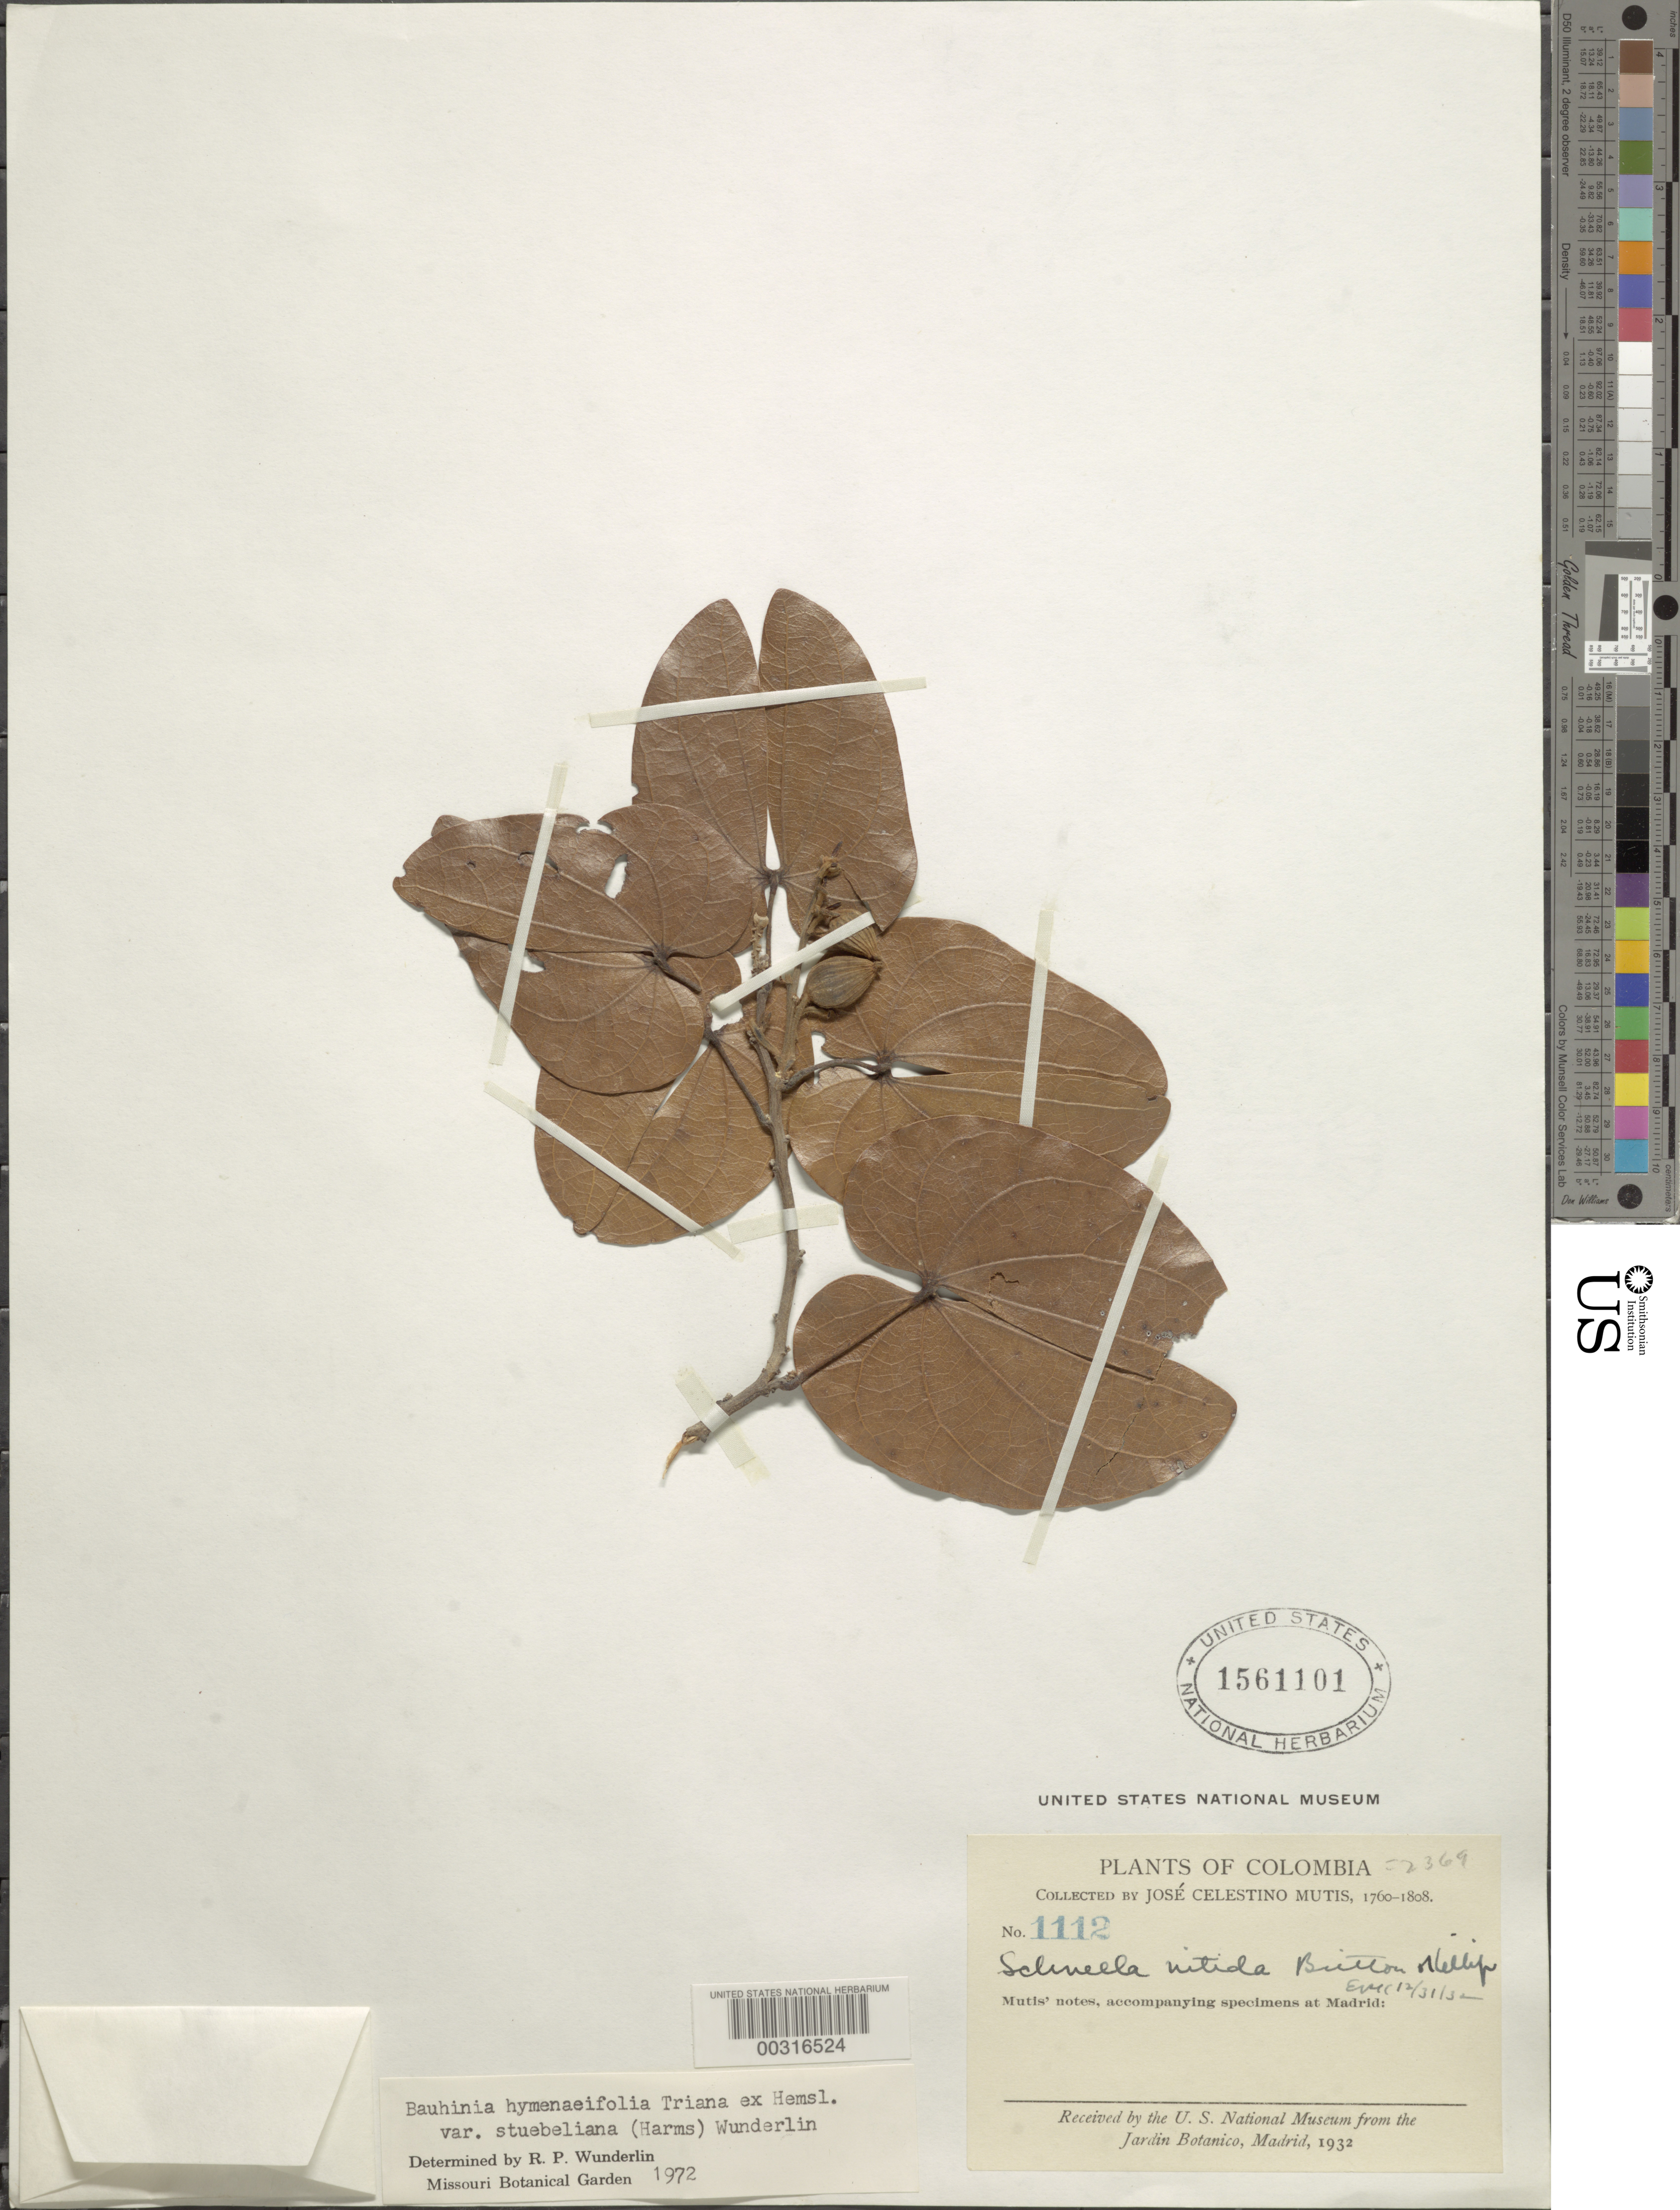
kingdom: Plantae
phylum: Tracheophyta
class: Magnoliopsida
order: Fabales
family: Fabaceae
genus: Bauhinia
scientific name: Bauhinia hymenaeifolia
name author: Hemsl.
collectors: J. C. B. Mutis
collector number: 1112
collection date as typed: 1760 to -- -- 1808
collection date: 1760/1808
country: Colombia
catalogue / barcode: US 1561101